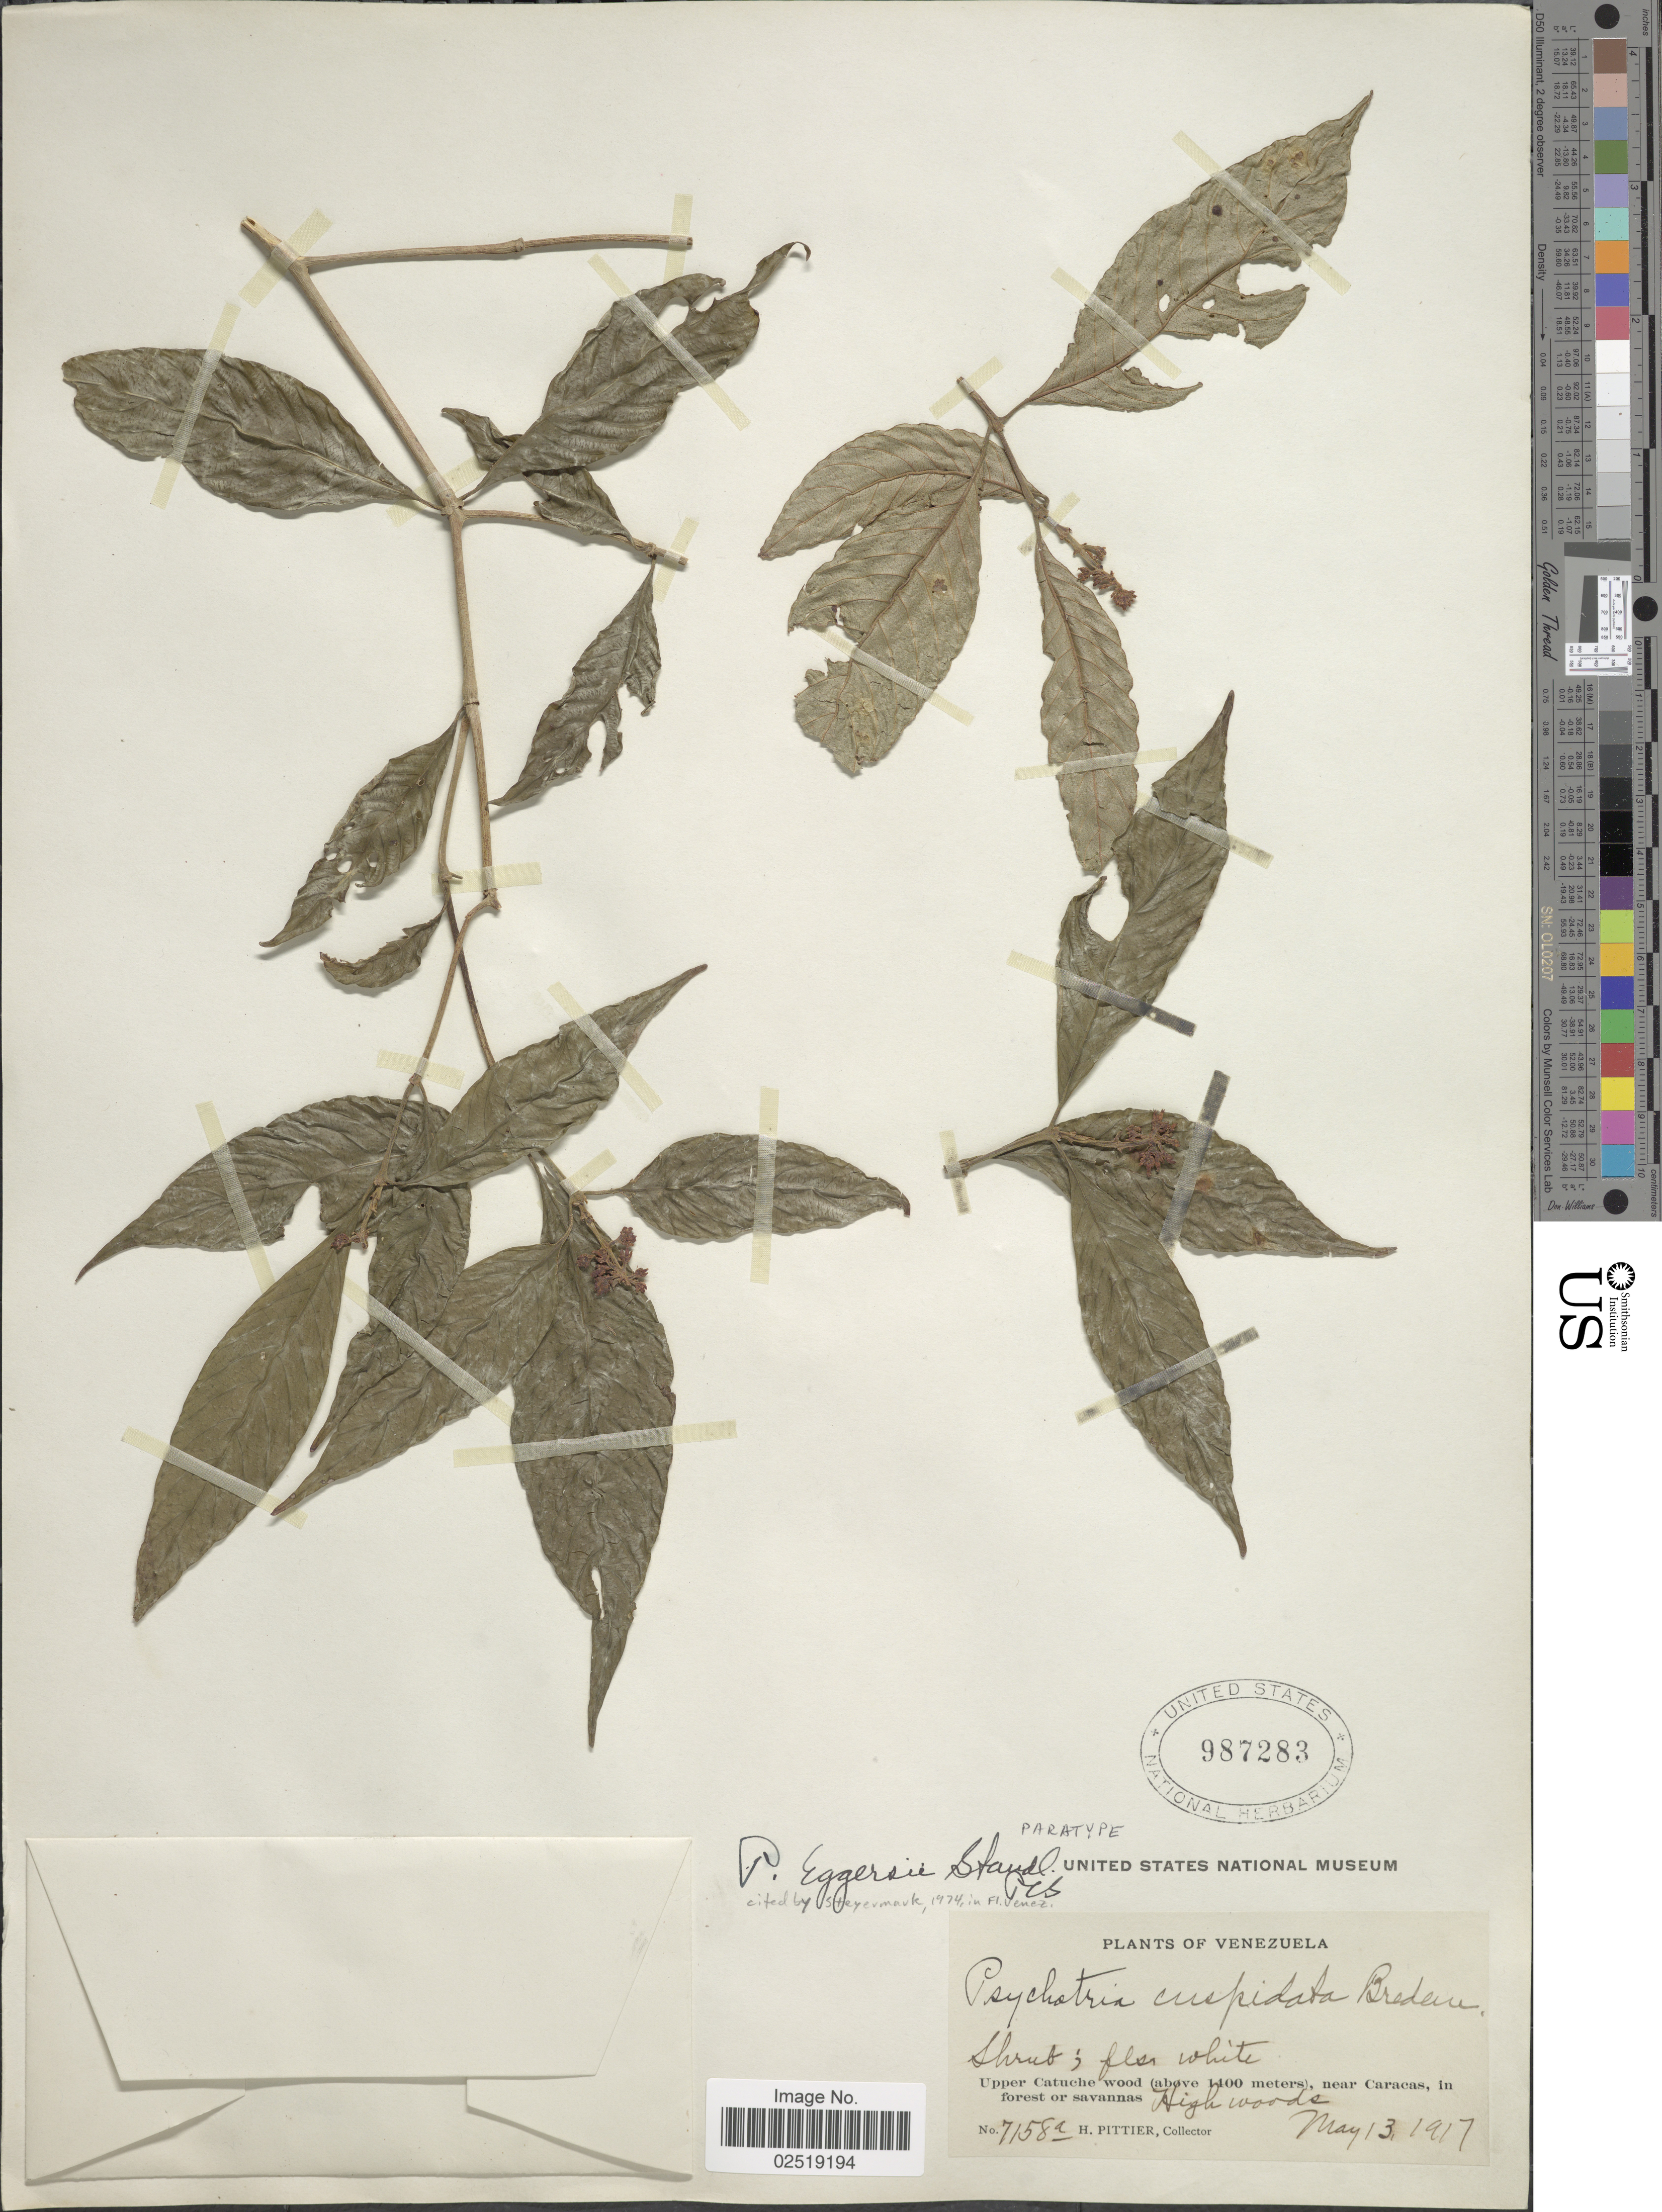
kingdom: Plantae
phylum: Tracheophyta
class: Magnoliopsida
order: Gentianales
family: Rubiaceae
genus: Psychotria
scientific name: Psychotria eggersii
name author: Standl.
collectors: H. F. Pittier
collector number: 7158a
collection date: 1917-05-13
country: Venezuela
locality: Upper Catuche wood (above 1400 meters), near Caracas, in forest or savannas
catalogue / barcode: US 987283